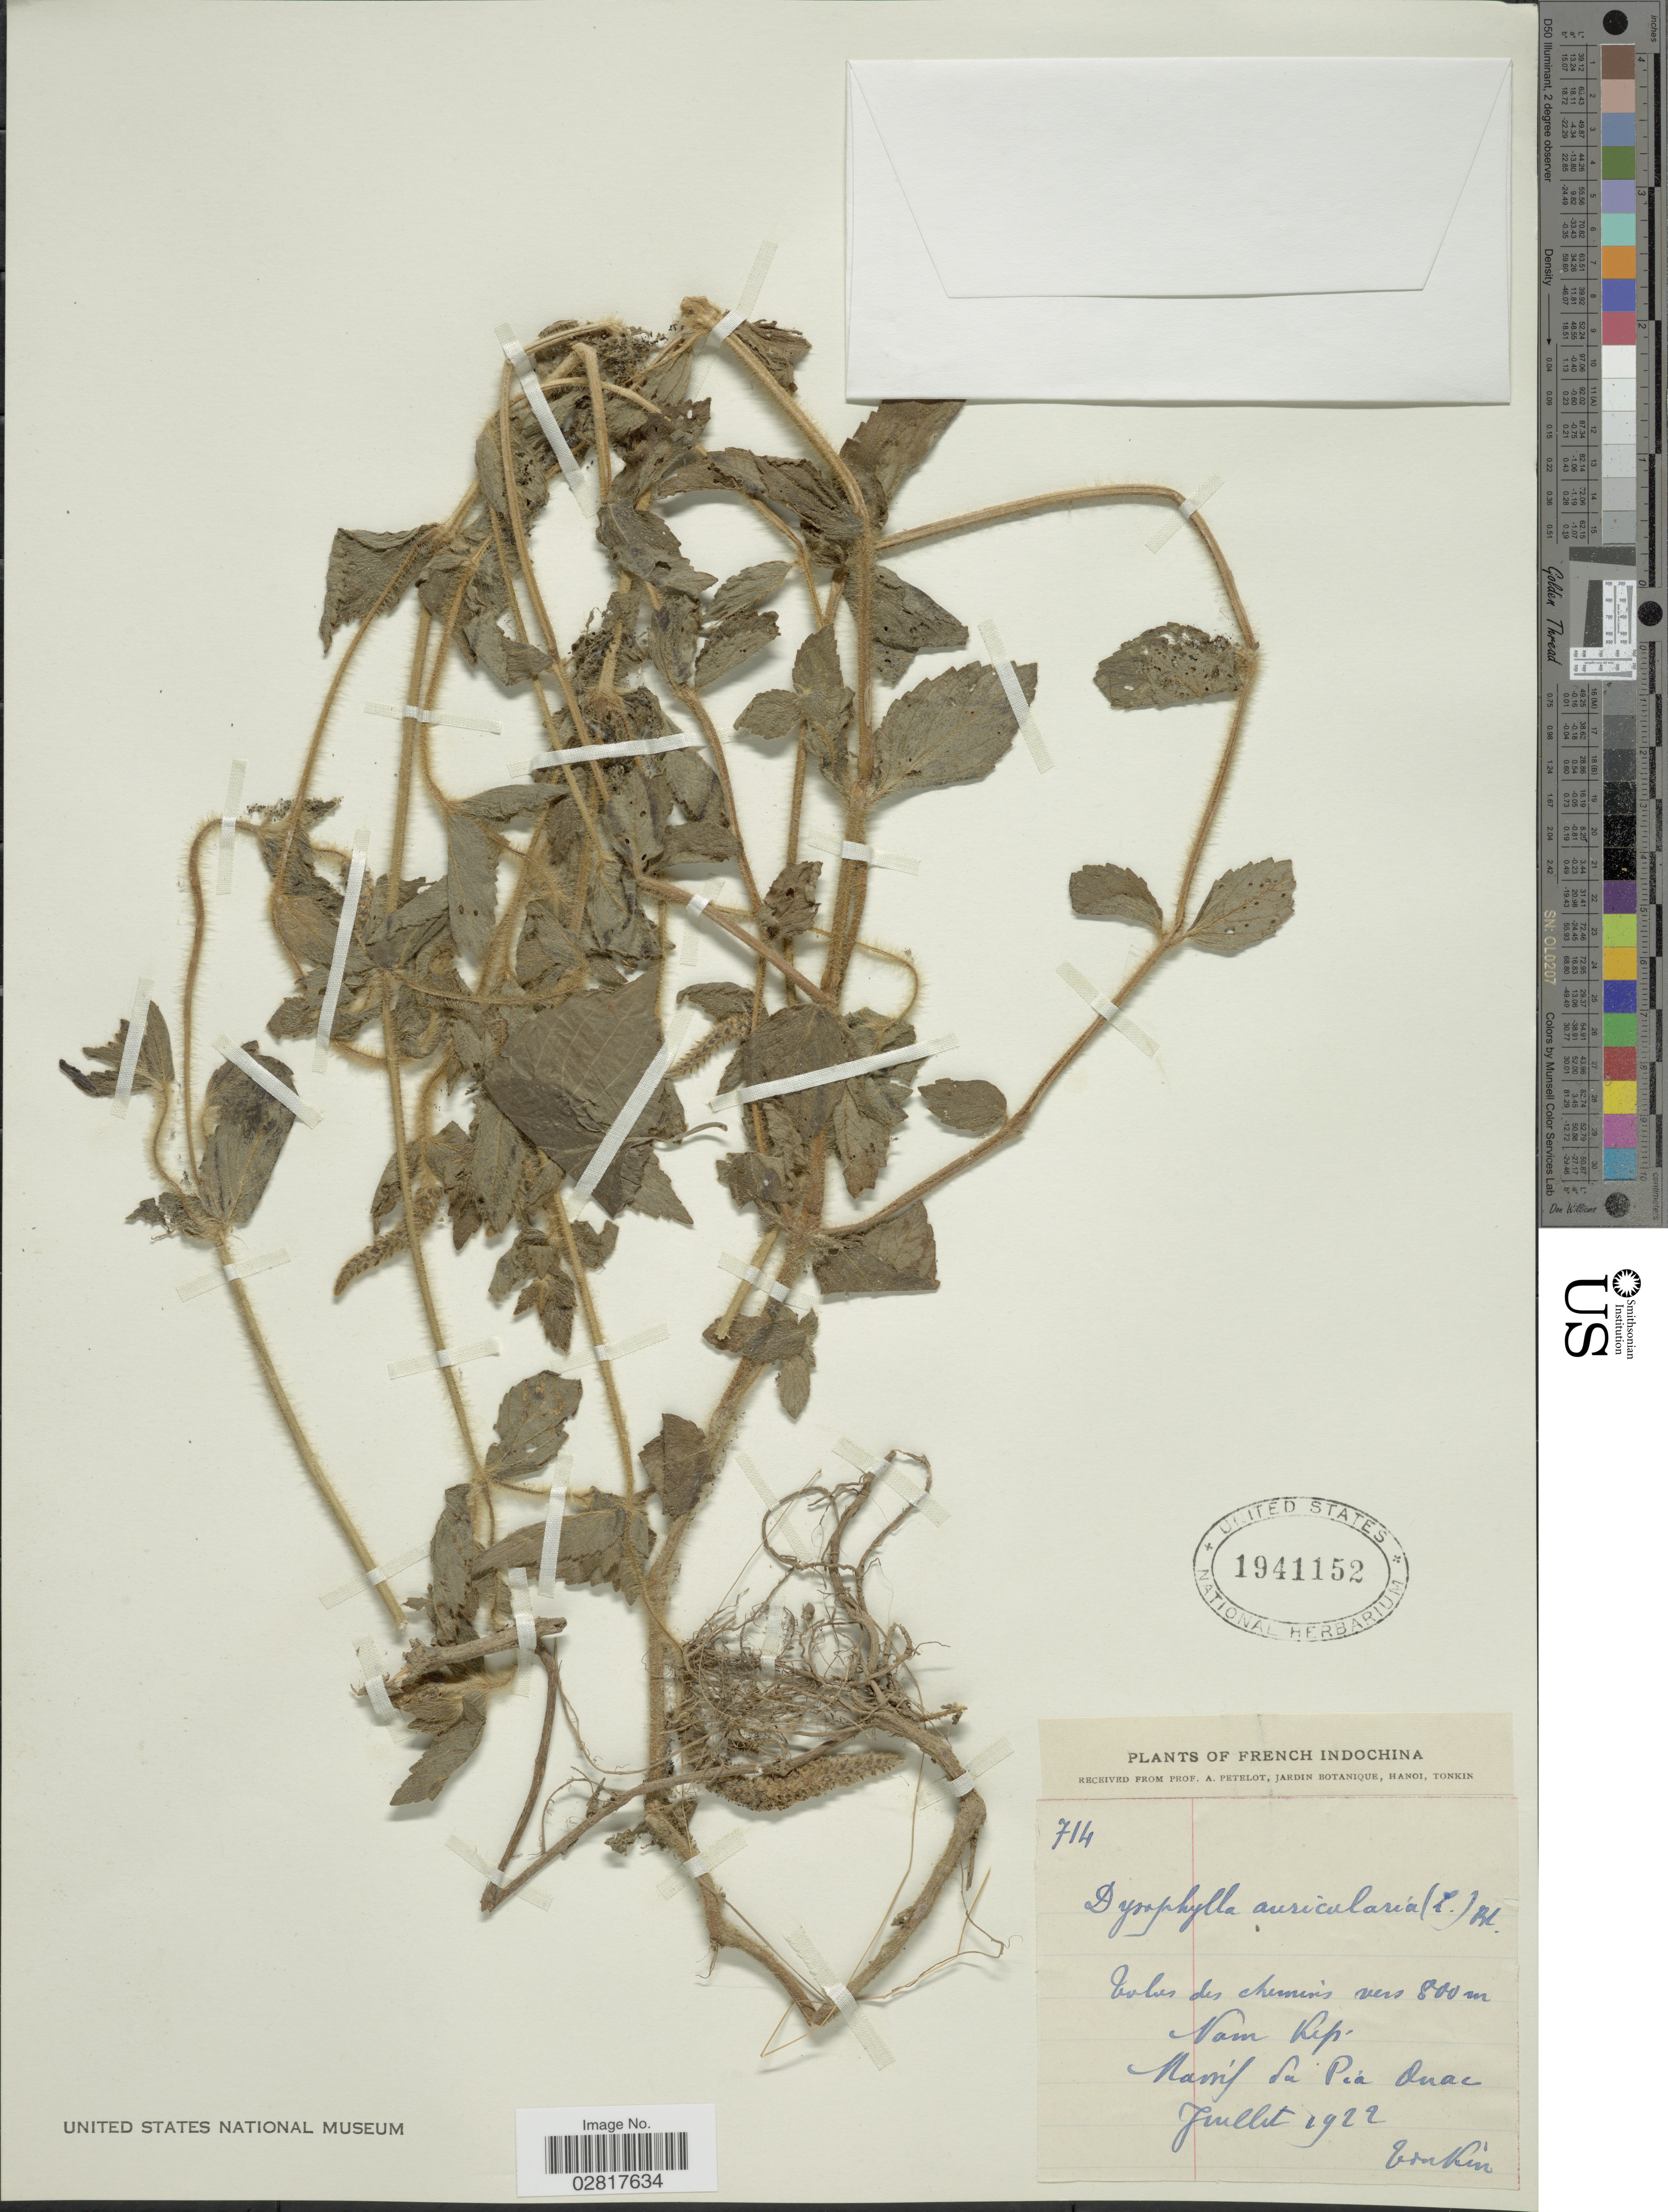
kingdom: Plantae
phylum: Tracheophyta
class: Magnoliopsida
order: Lamiales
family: Lamiaceae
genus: Pogostemon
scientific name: Pogostemon auricularius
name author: (L.) Hassk.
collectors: A. Petelot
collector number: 714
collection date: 1922-07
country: Vietnam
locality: French Indochina. Tonkin. Nam Kep, Massif du Pia Ouac.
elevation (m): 800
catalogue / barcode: US 1941152